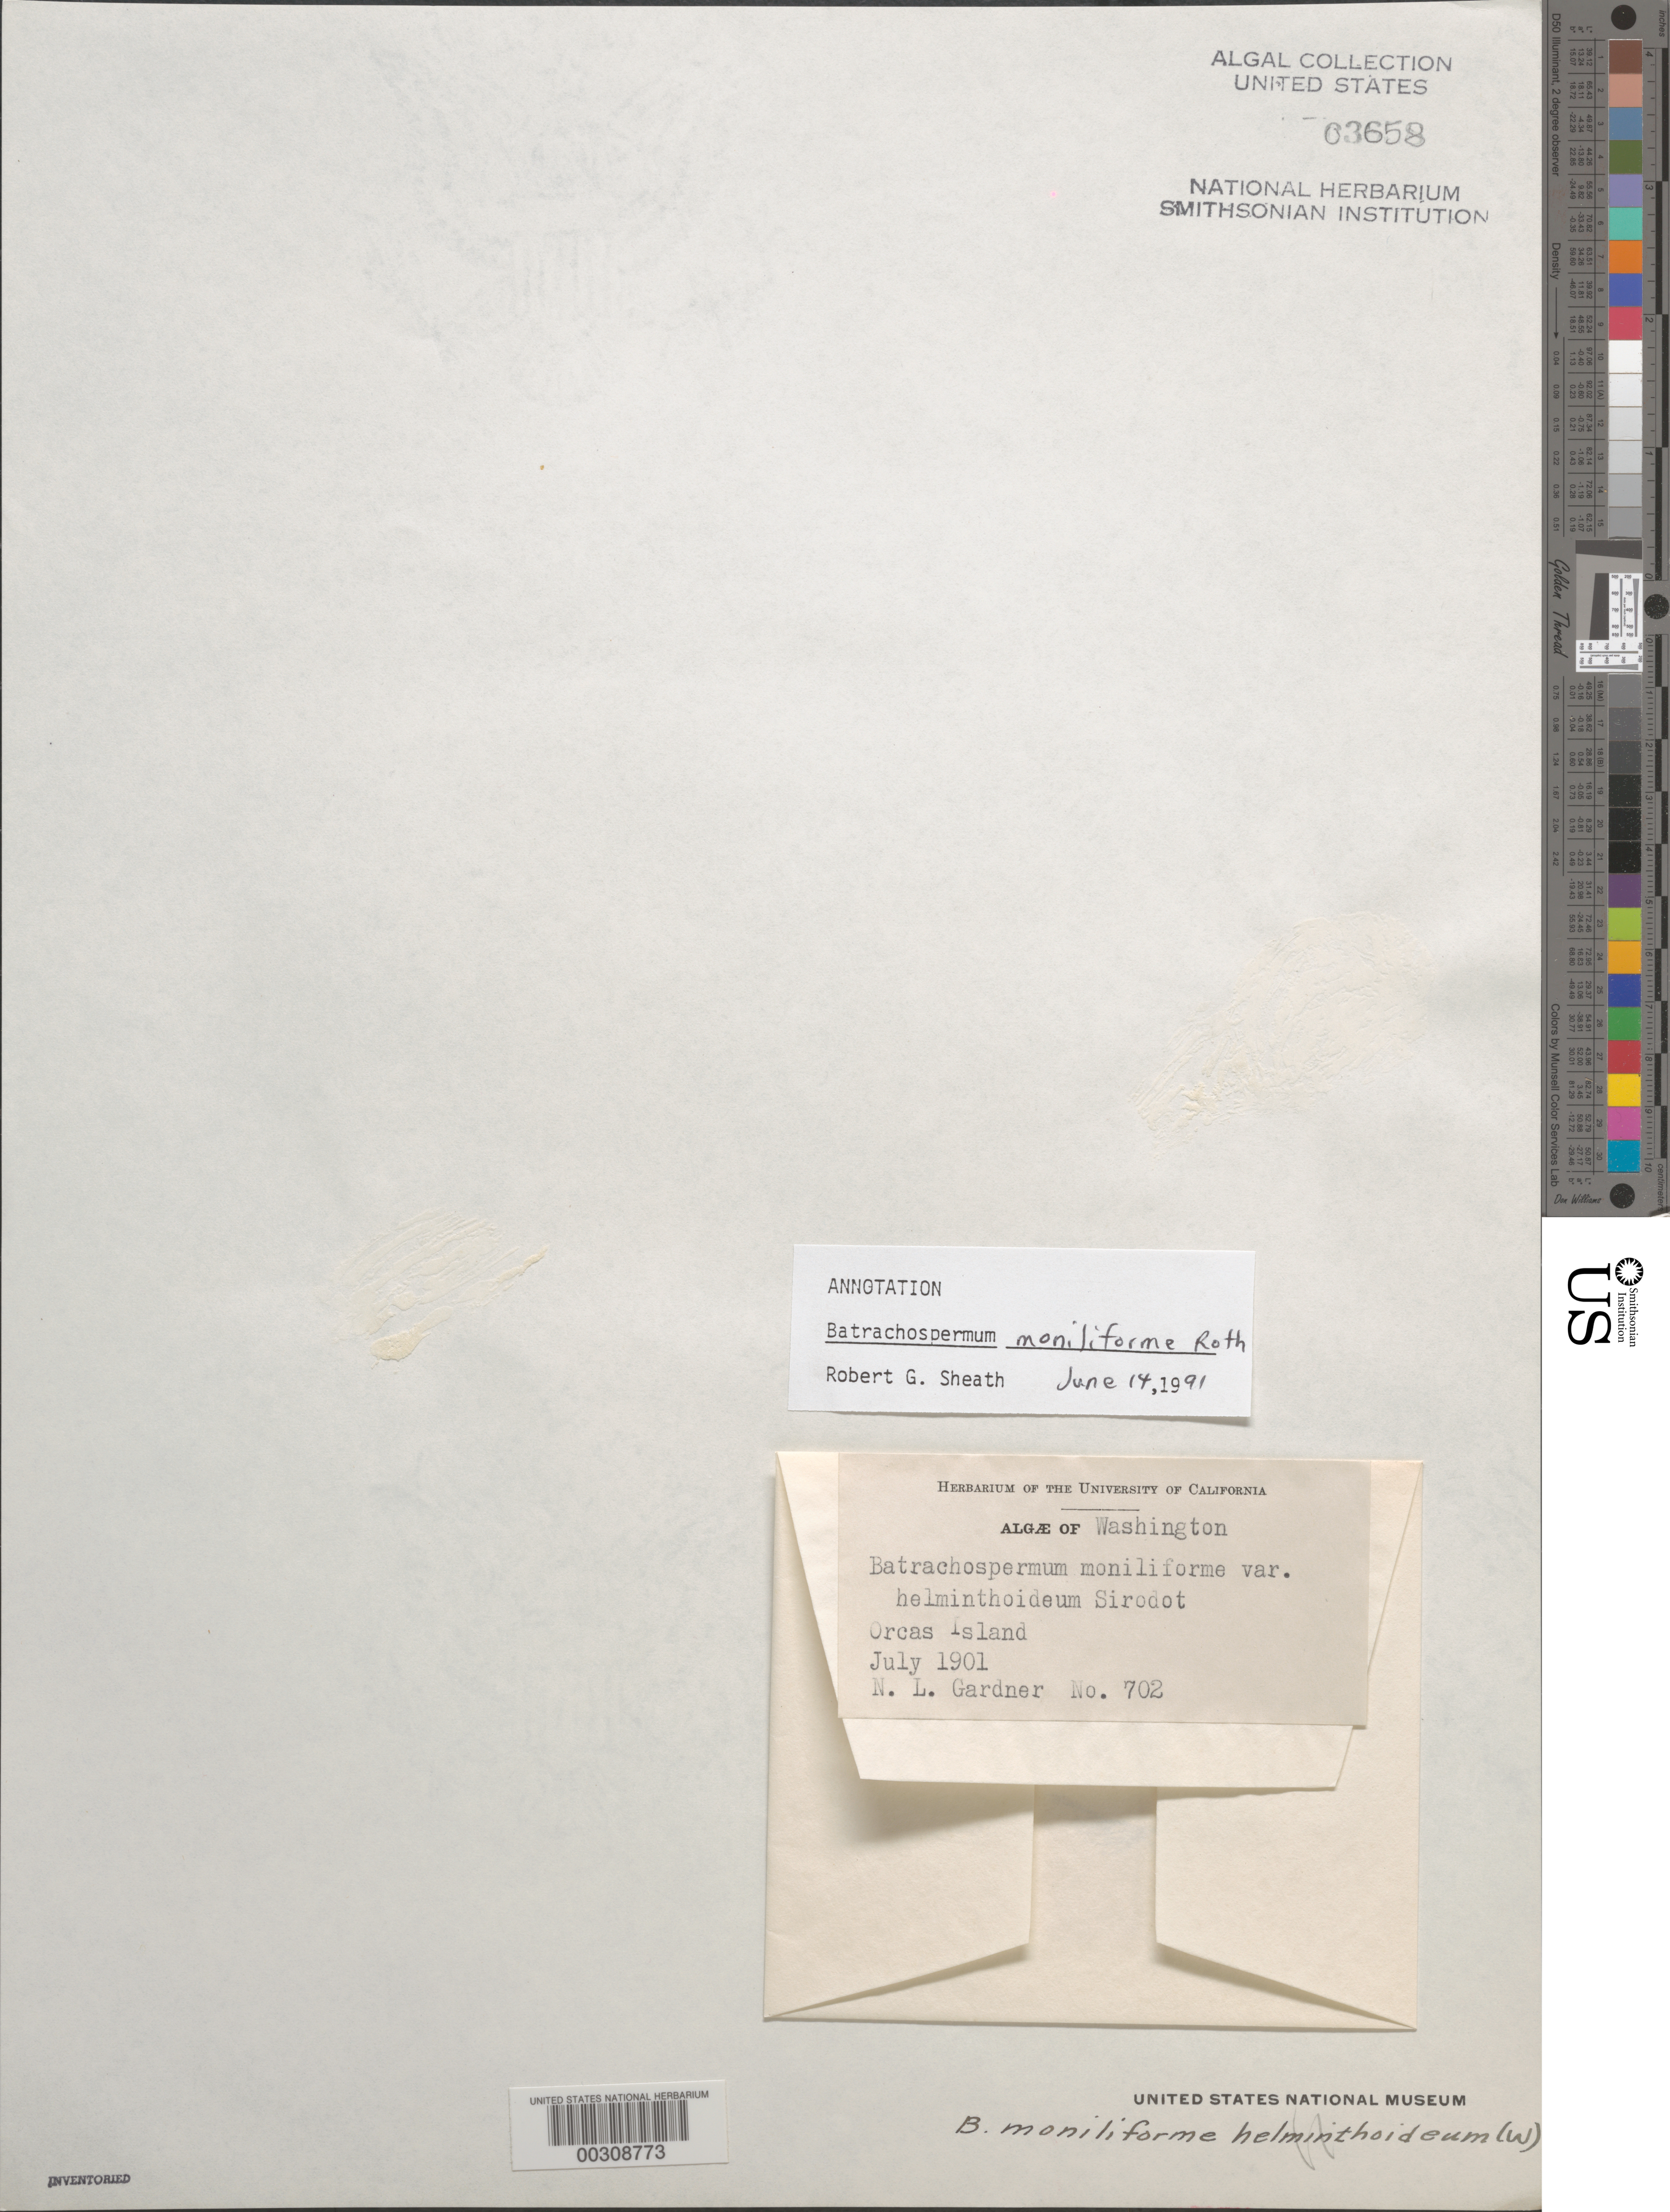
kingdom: Plantae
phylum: Rhodophyta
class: Florideophyceae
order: Batrachospermales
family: Batrachospermaceae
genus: Batrachospermum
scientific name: Batrachospermum gelatinosum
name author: (L.) DC.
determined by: Algae name updating Project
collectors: N. Gardner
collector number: NLG 702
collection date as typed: Jul 1901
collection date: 1901-07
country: United States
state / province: Washington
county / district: San Juan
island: Orcas Island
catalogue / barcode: US 3658